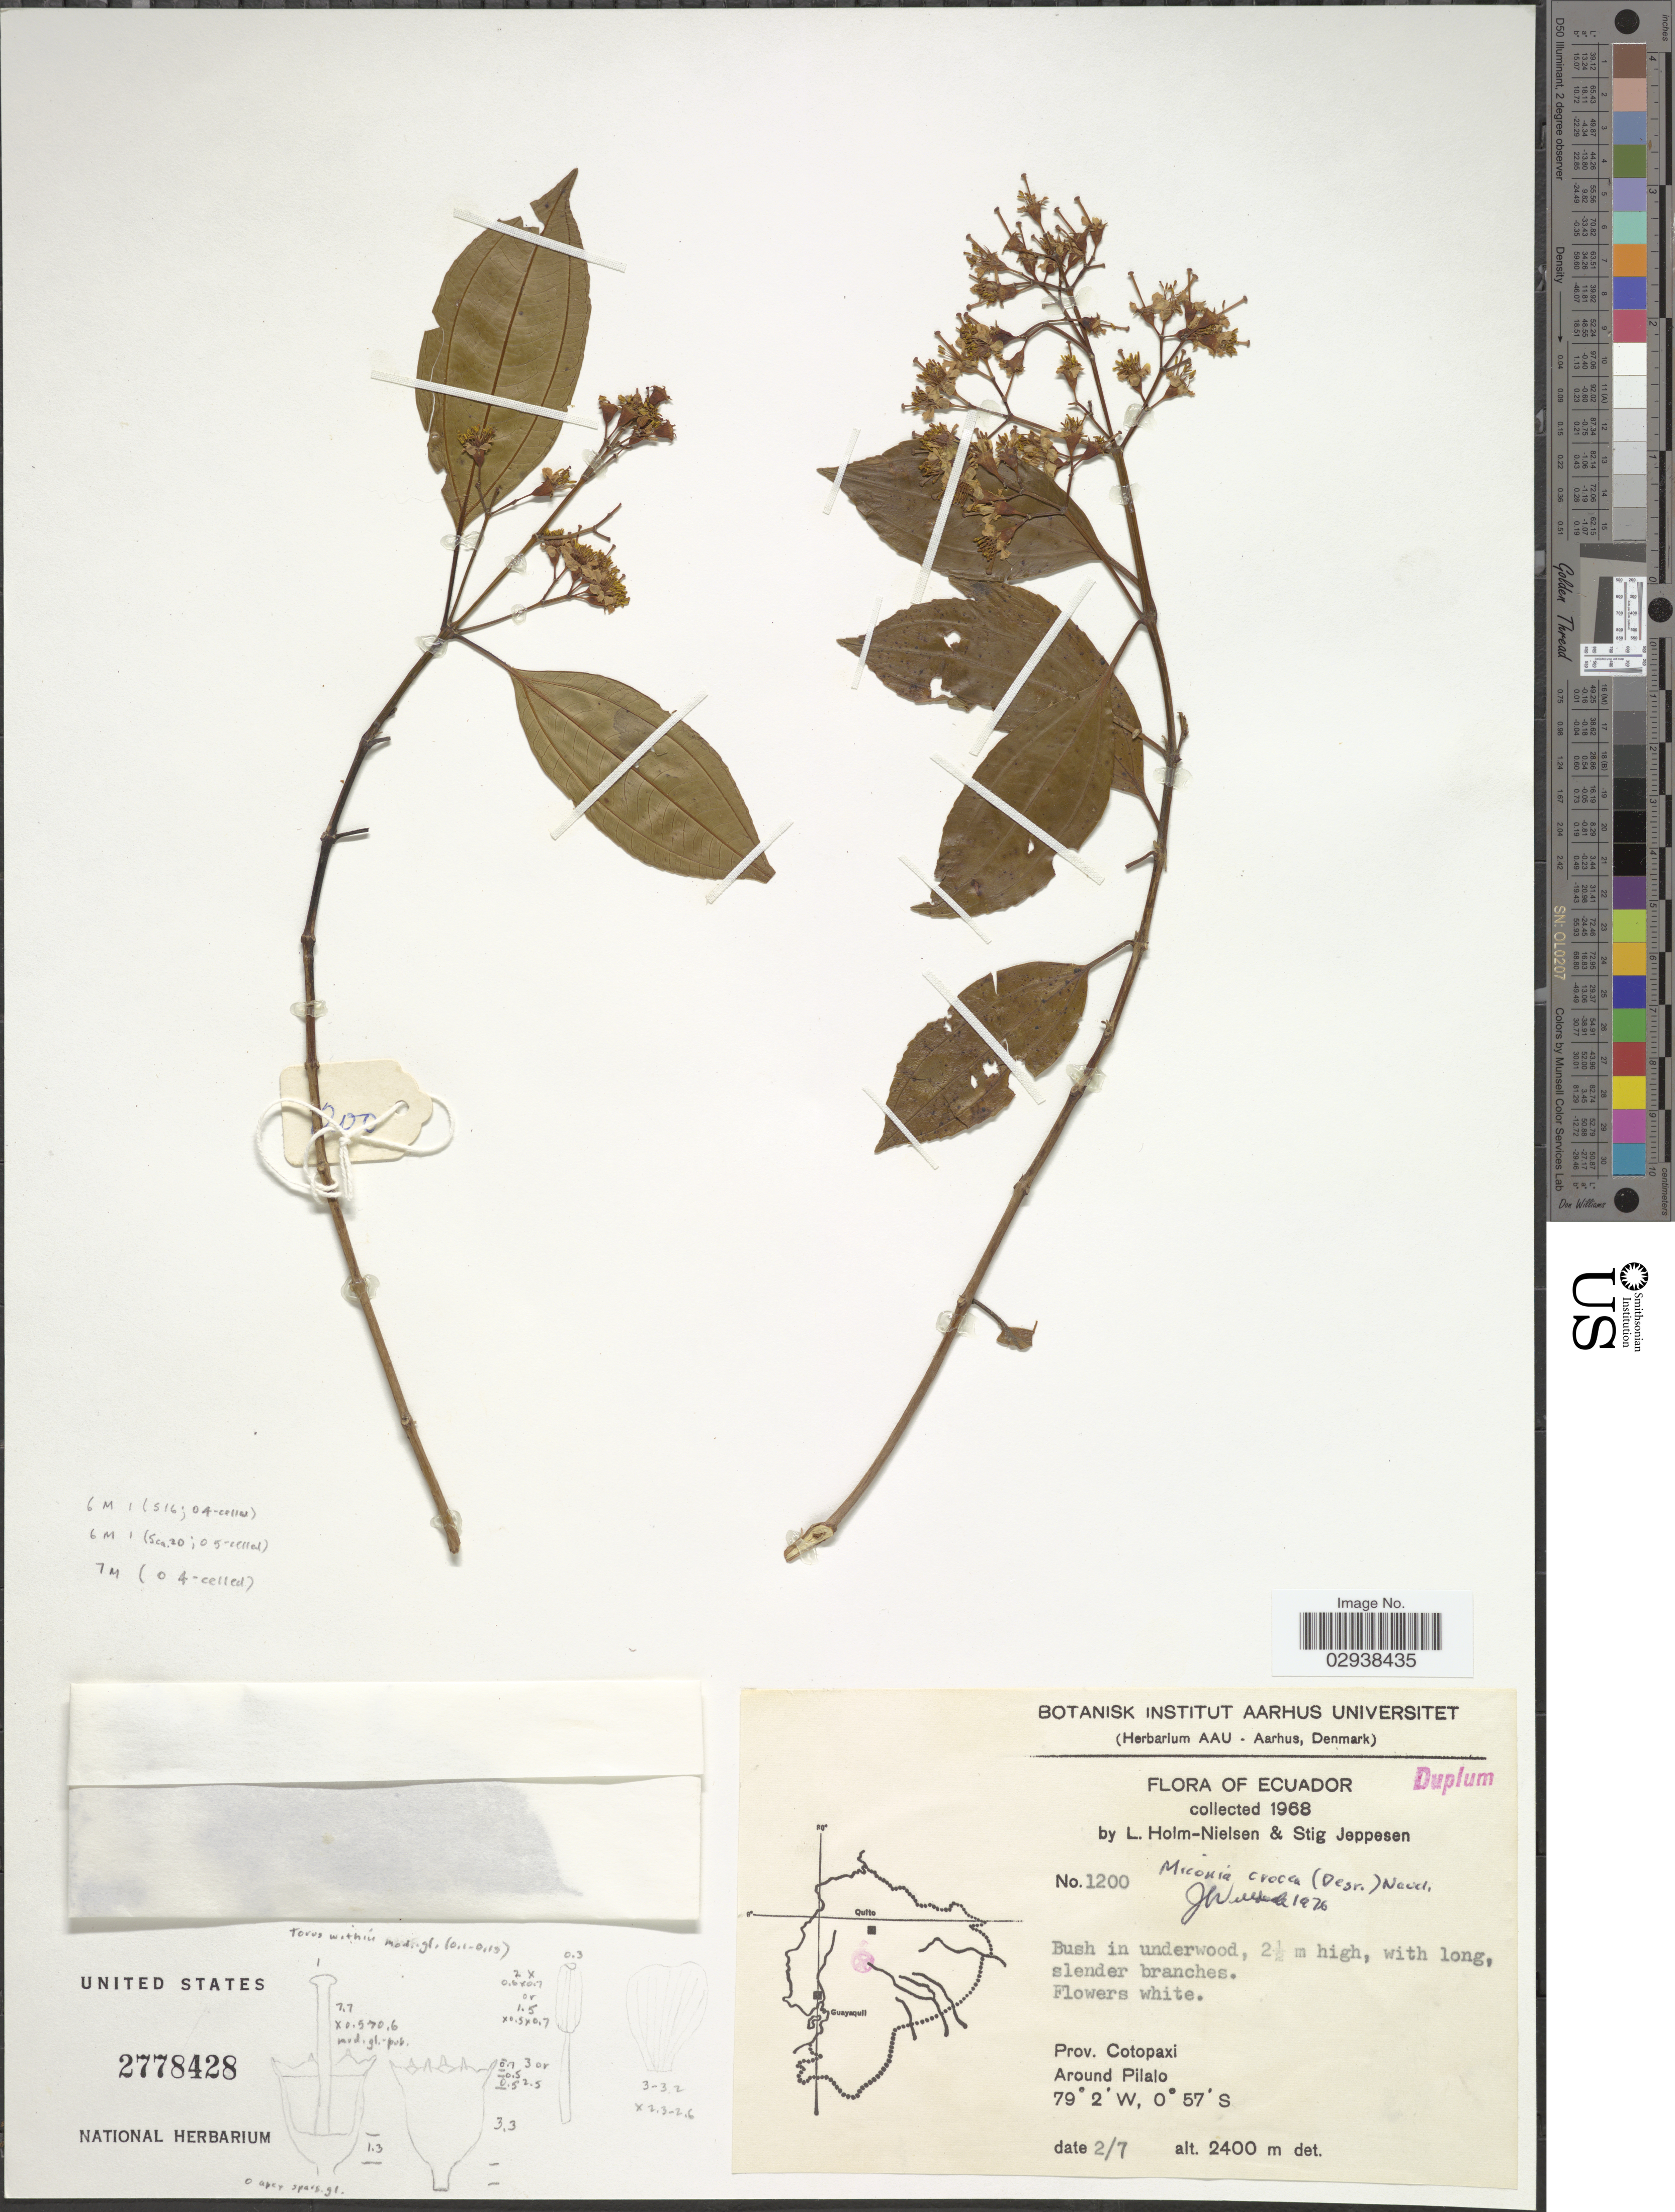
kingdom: Plantae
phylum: Tracheophyta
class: Magnoliopsida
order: Myrtales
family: Melastomataceae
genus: Miconia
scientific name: Miconia crocea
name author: (Desr.) Naudin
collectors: L. Holm-Nielsen & S. Jeppesen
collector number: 1200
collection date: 1968-07-02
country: Ecuador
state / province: Cotopaxi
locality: Prov. Cotopaxi, Around Pilalo.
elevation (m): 2400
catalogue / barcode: US 2778428